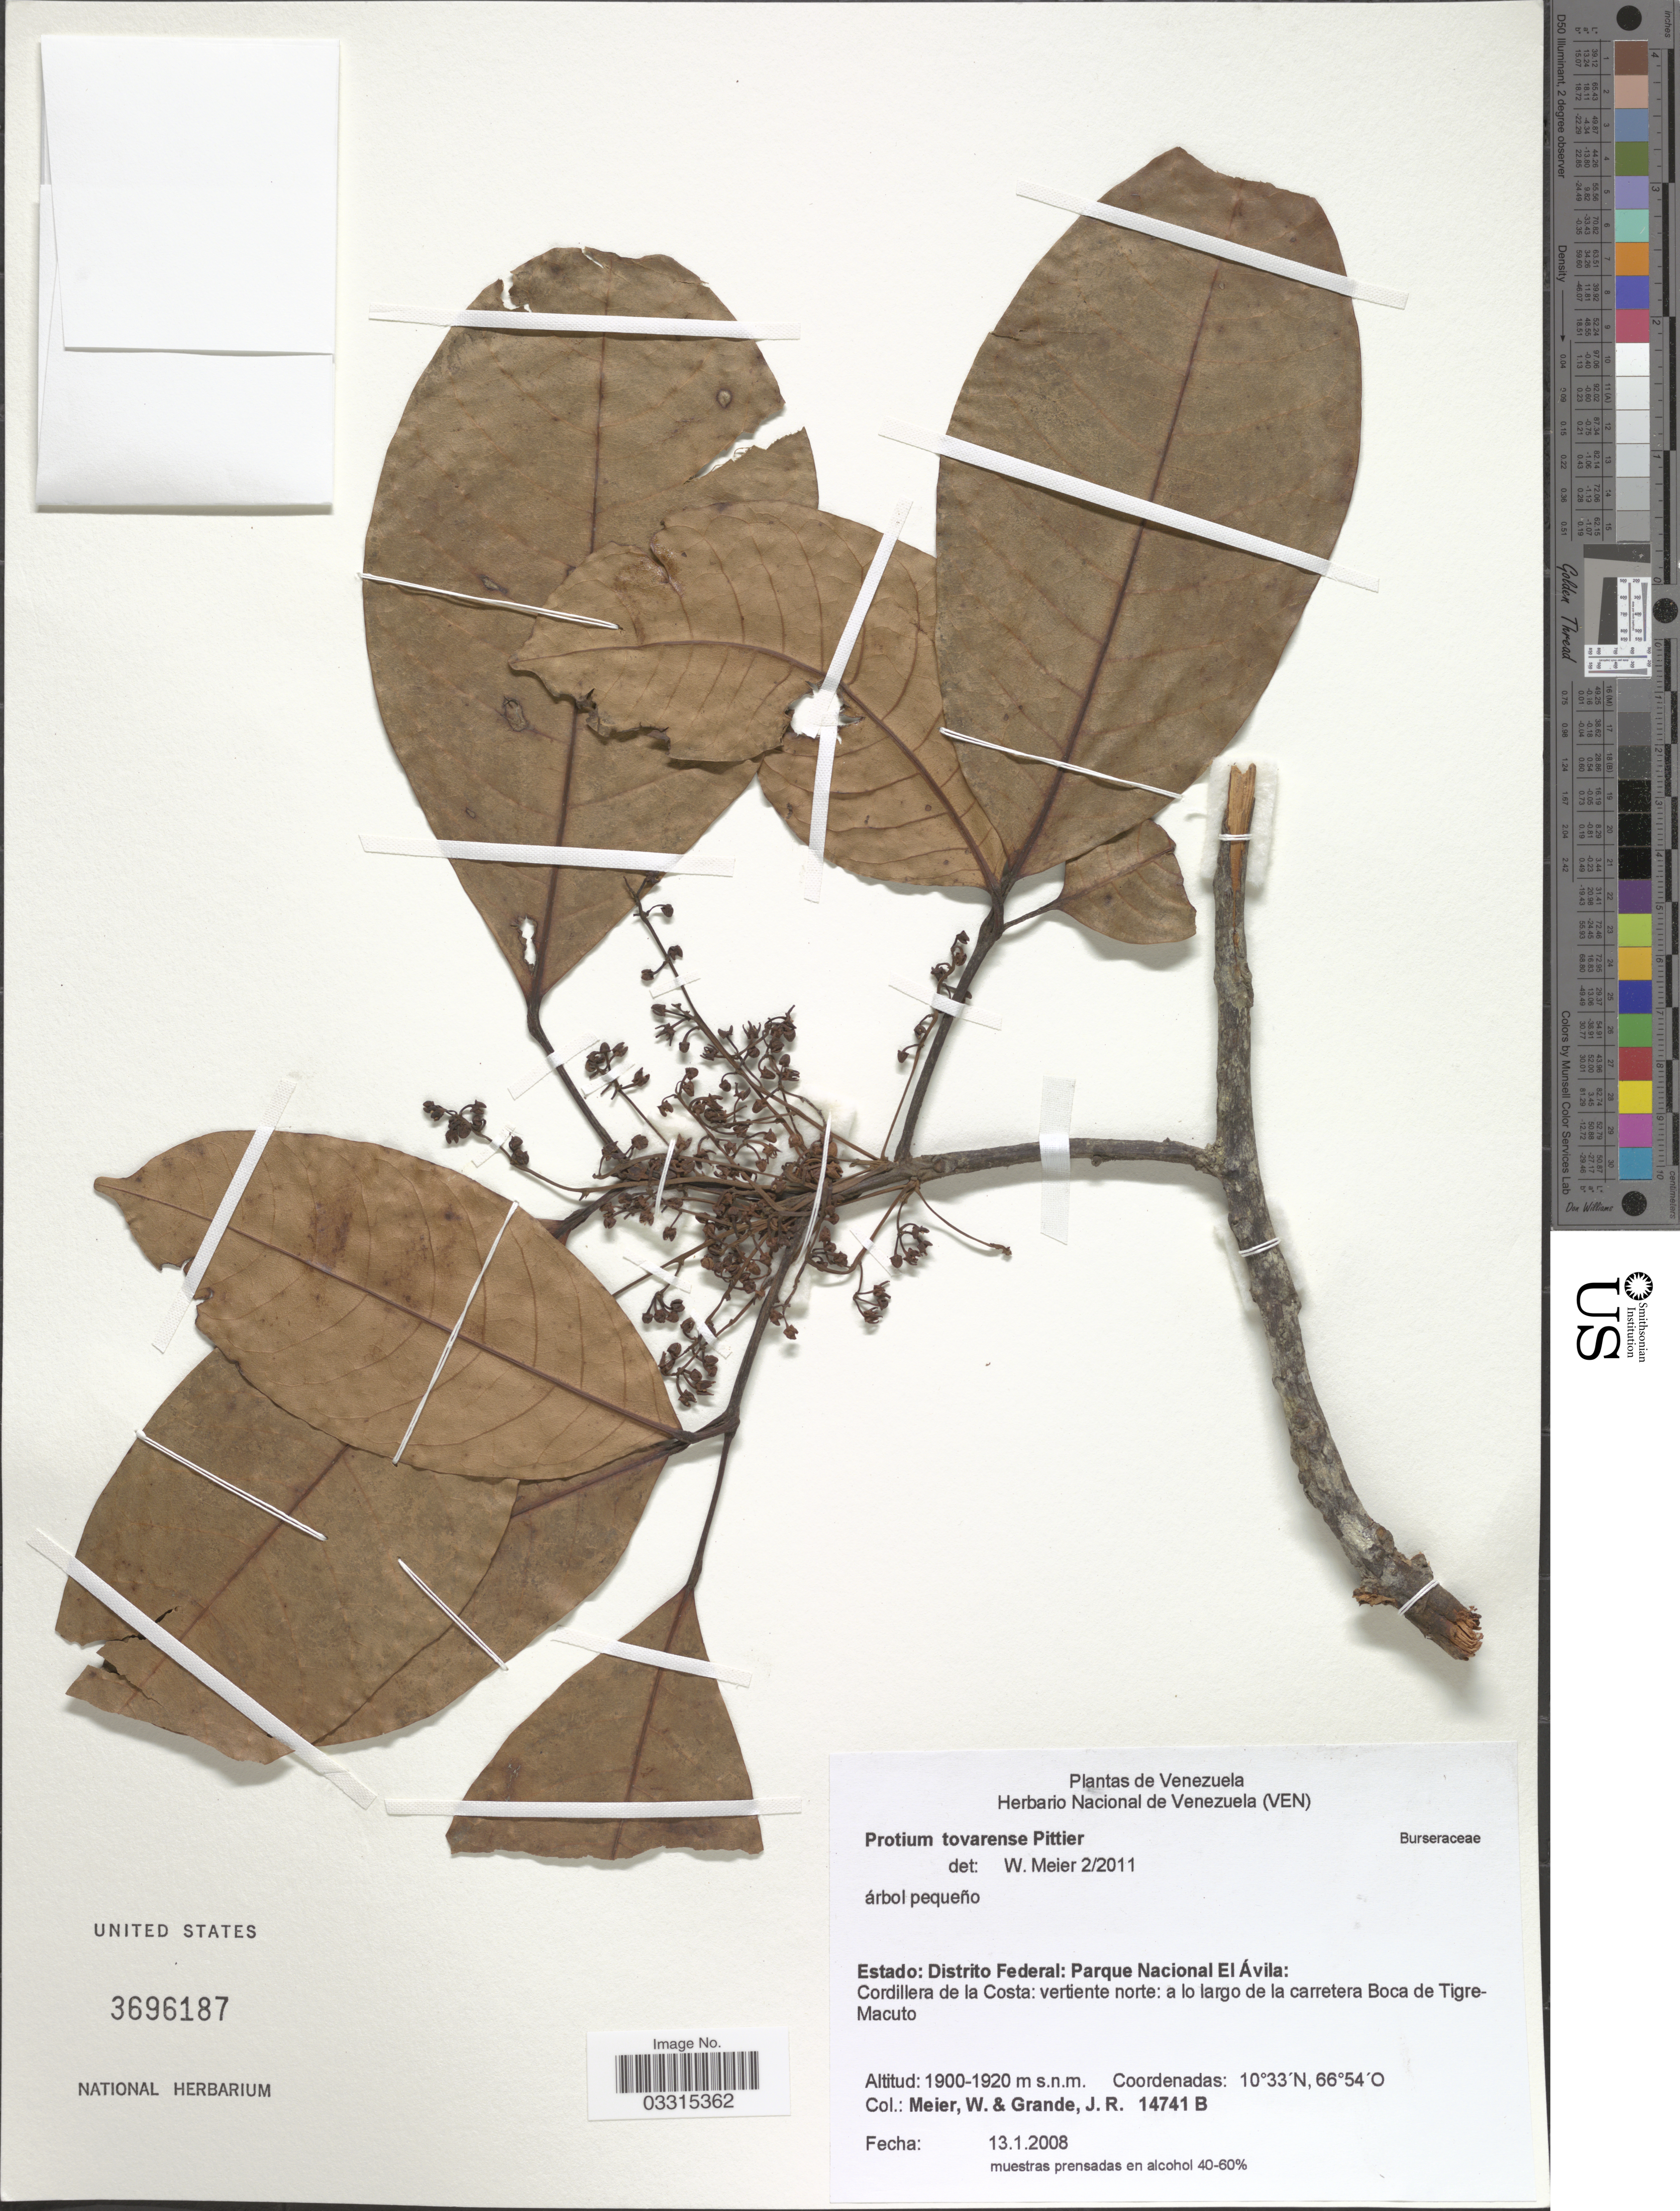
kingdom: Plantae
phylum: Tracheophyta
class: Magnoliopsida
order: Sapindales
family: Burseraceae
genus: Protium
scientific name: Protium tovarense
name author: Pittier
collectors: W. Meier & J. Grande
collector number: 14741B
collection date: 2008-01-13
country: Venezuela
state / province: Miranda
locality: Estado: Distrito Federal: Parque Nacional El Ávila: Cordillera de la Costa: vertiente norte: a lo largo de la carretera Boca de Tigre-Macuto.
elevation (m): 1900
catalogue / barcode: US 3696187